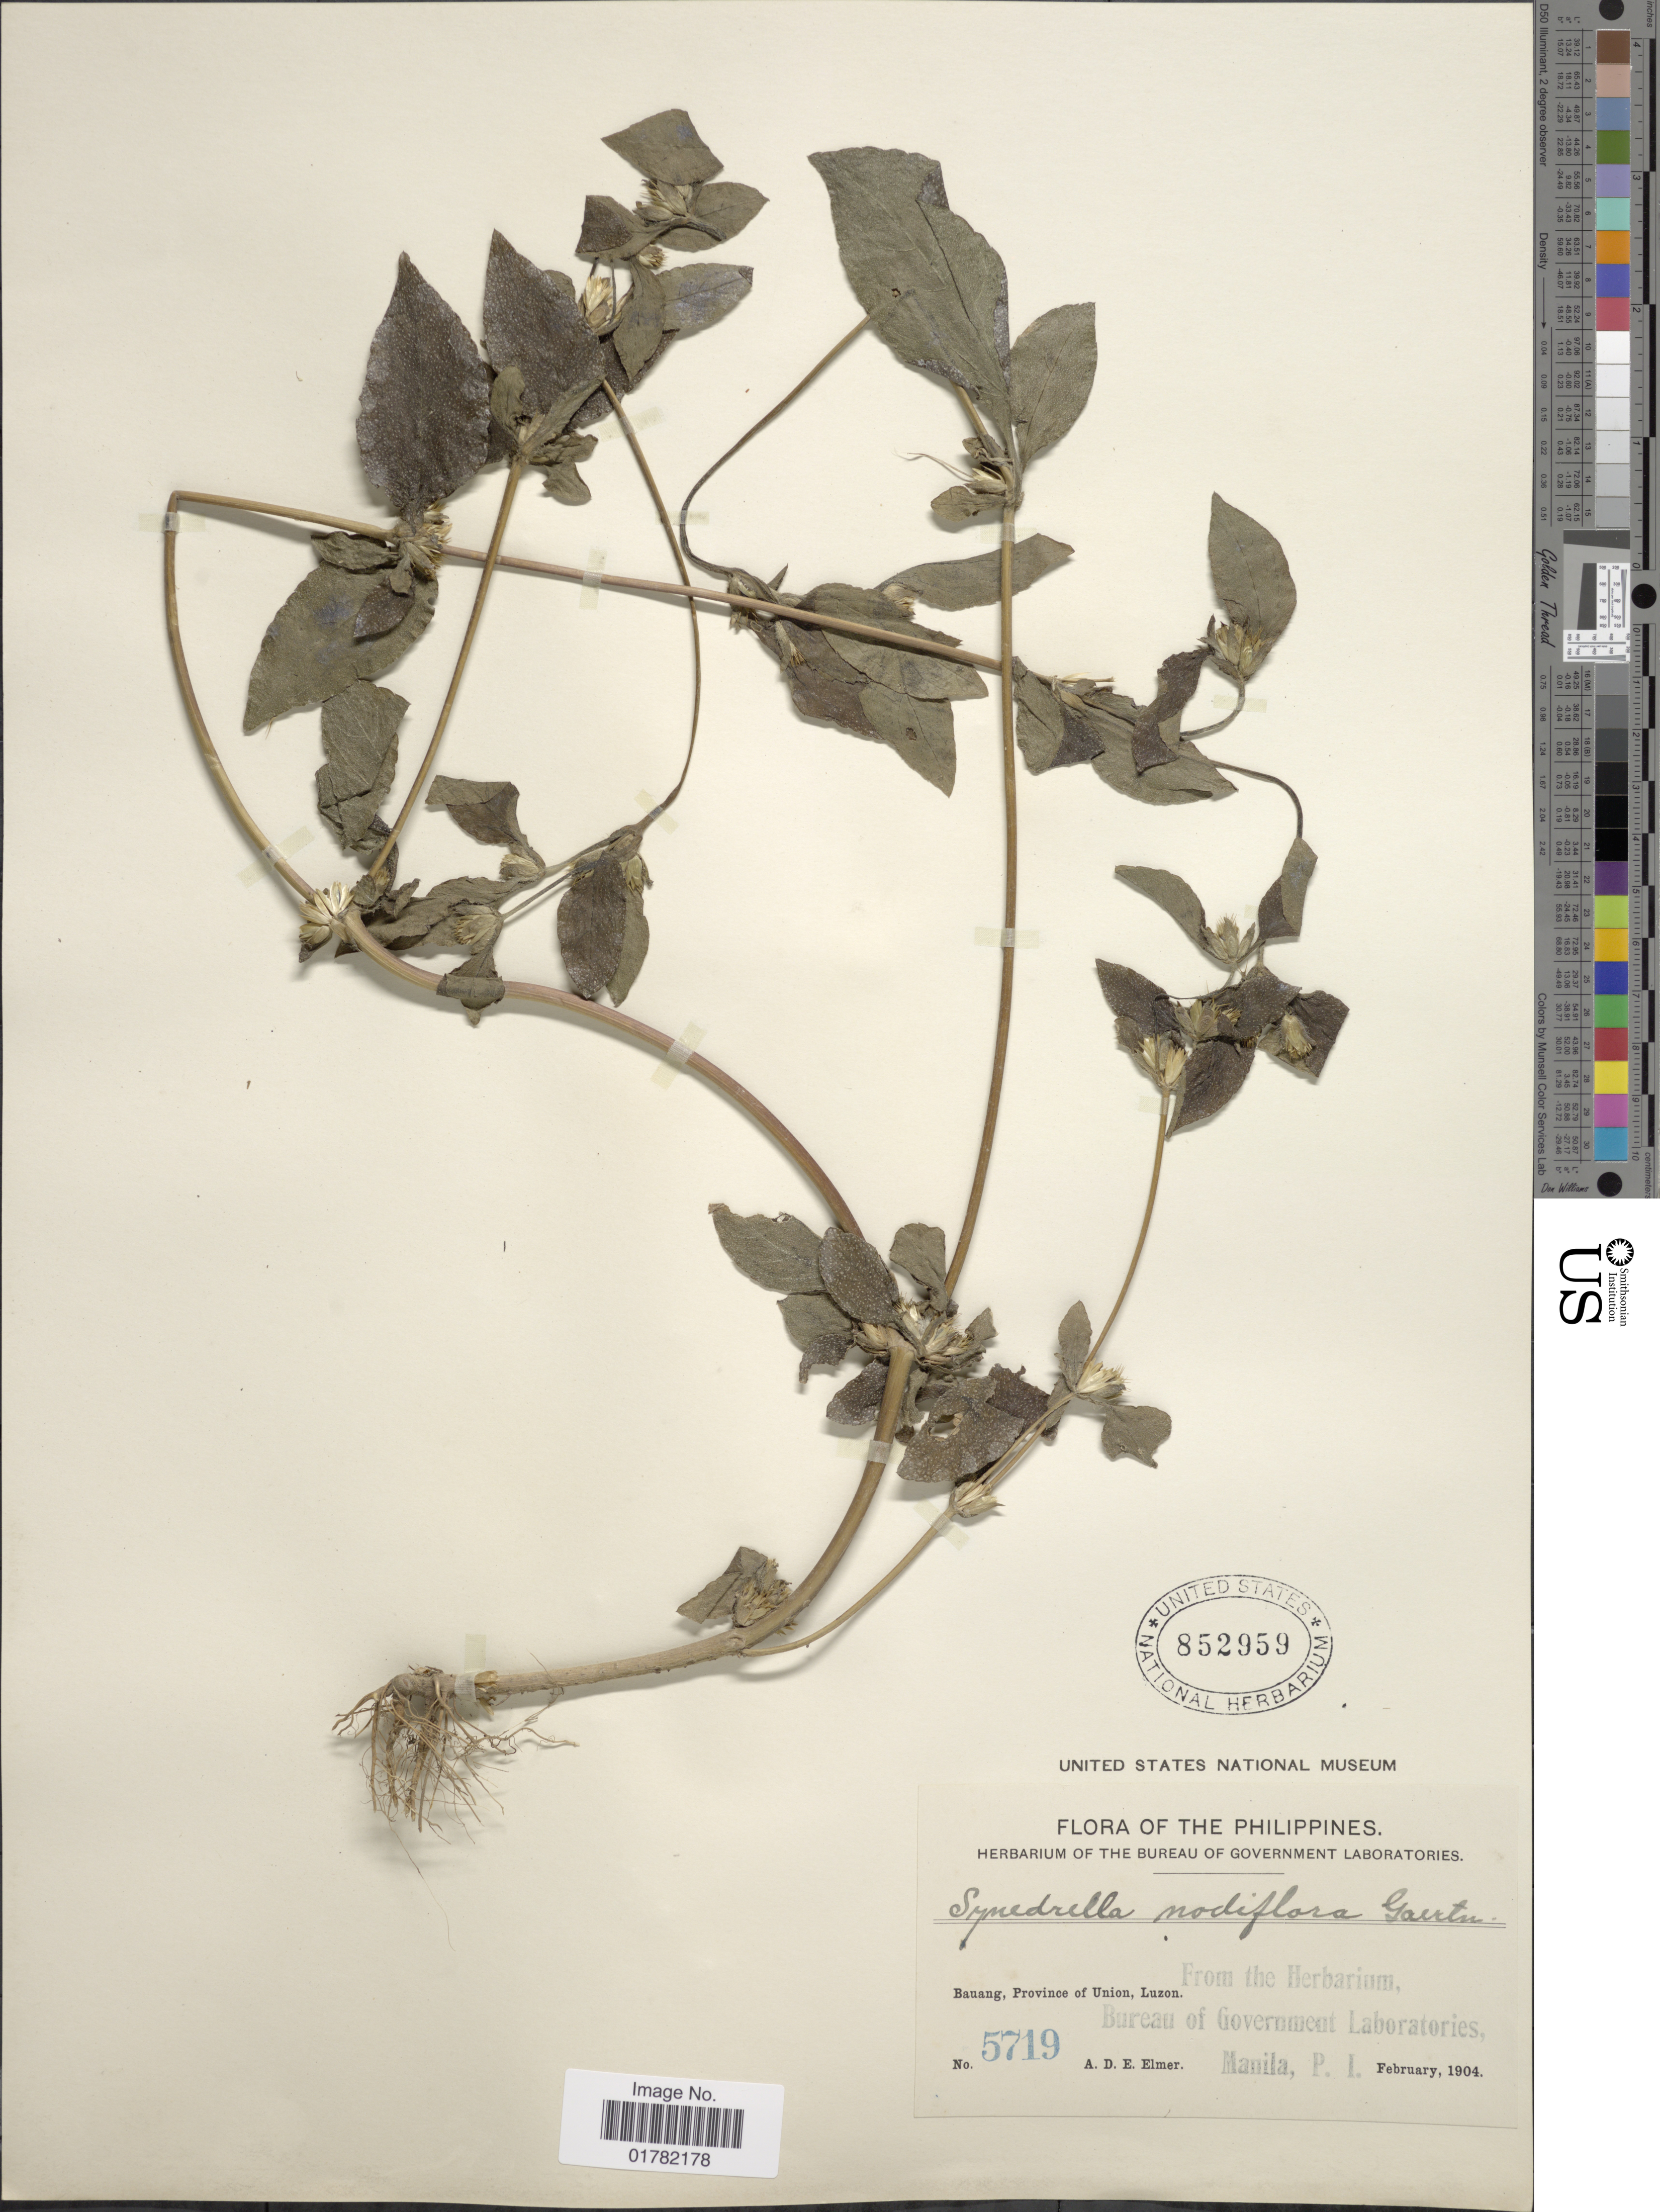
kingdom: Plantae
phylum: Tracheophyta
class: Magnoliopsida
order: Asterales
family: Asteraceae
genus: Synedrella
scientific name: Synedrella nodiflora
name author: (L.) Gaertn.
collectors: A. D. E. Elmer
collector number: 5719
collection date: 1904-02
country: Philippines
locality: Bauang, Province of Union, Luzon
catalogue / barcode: US 852959